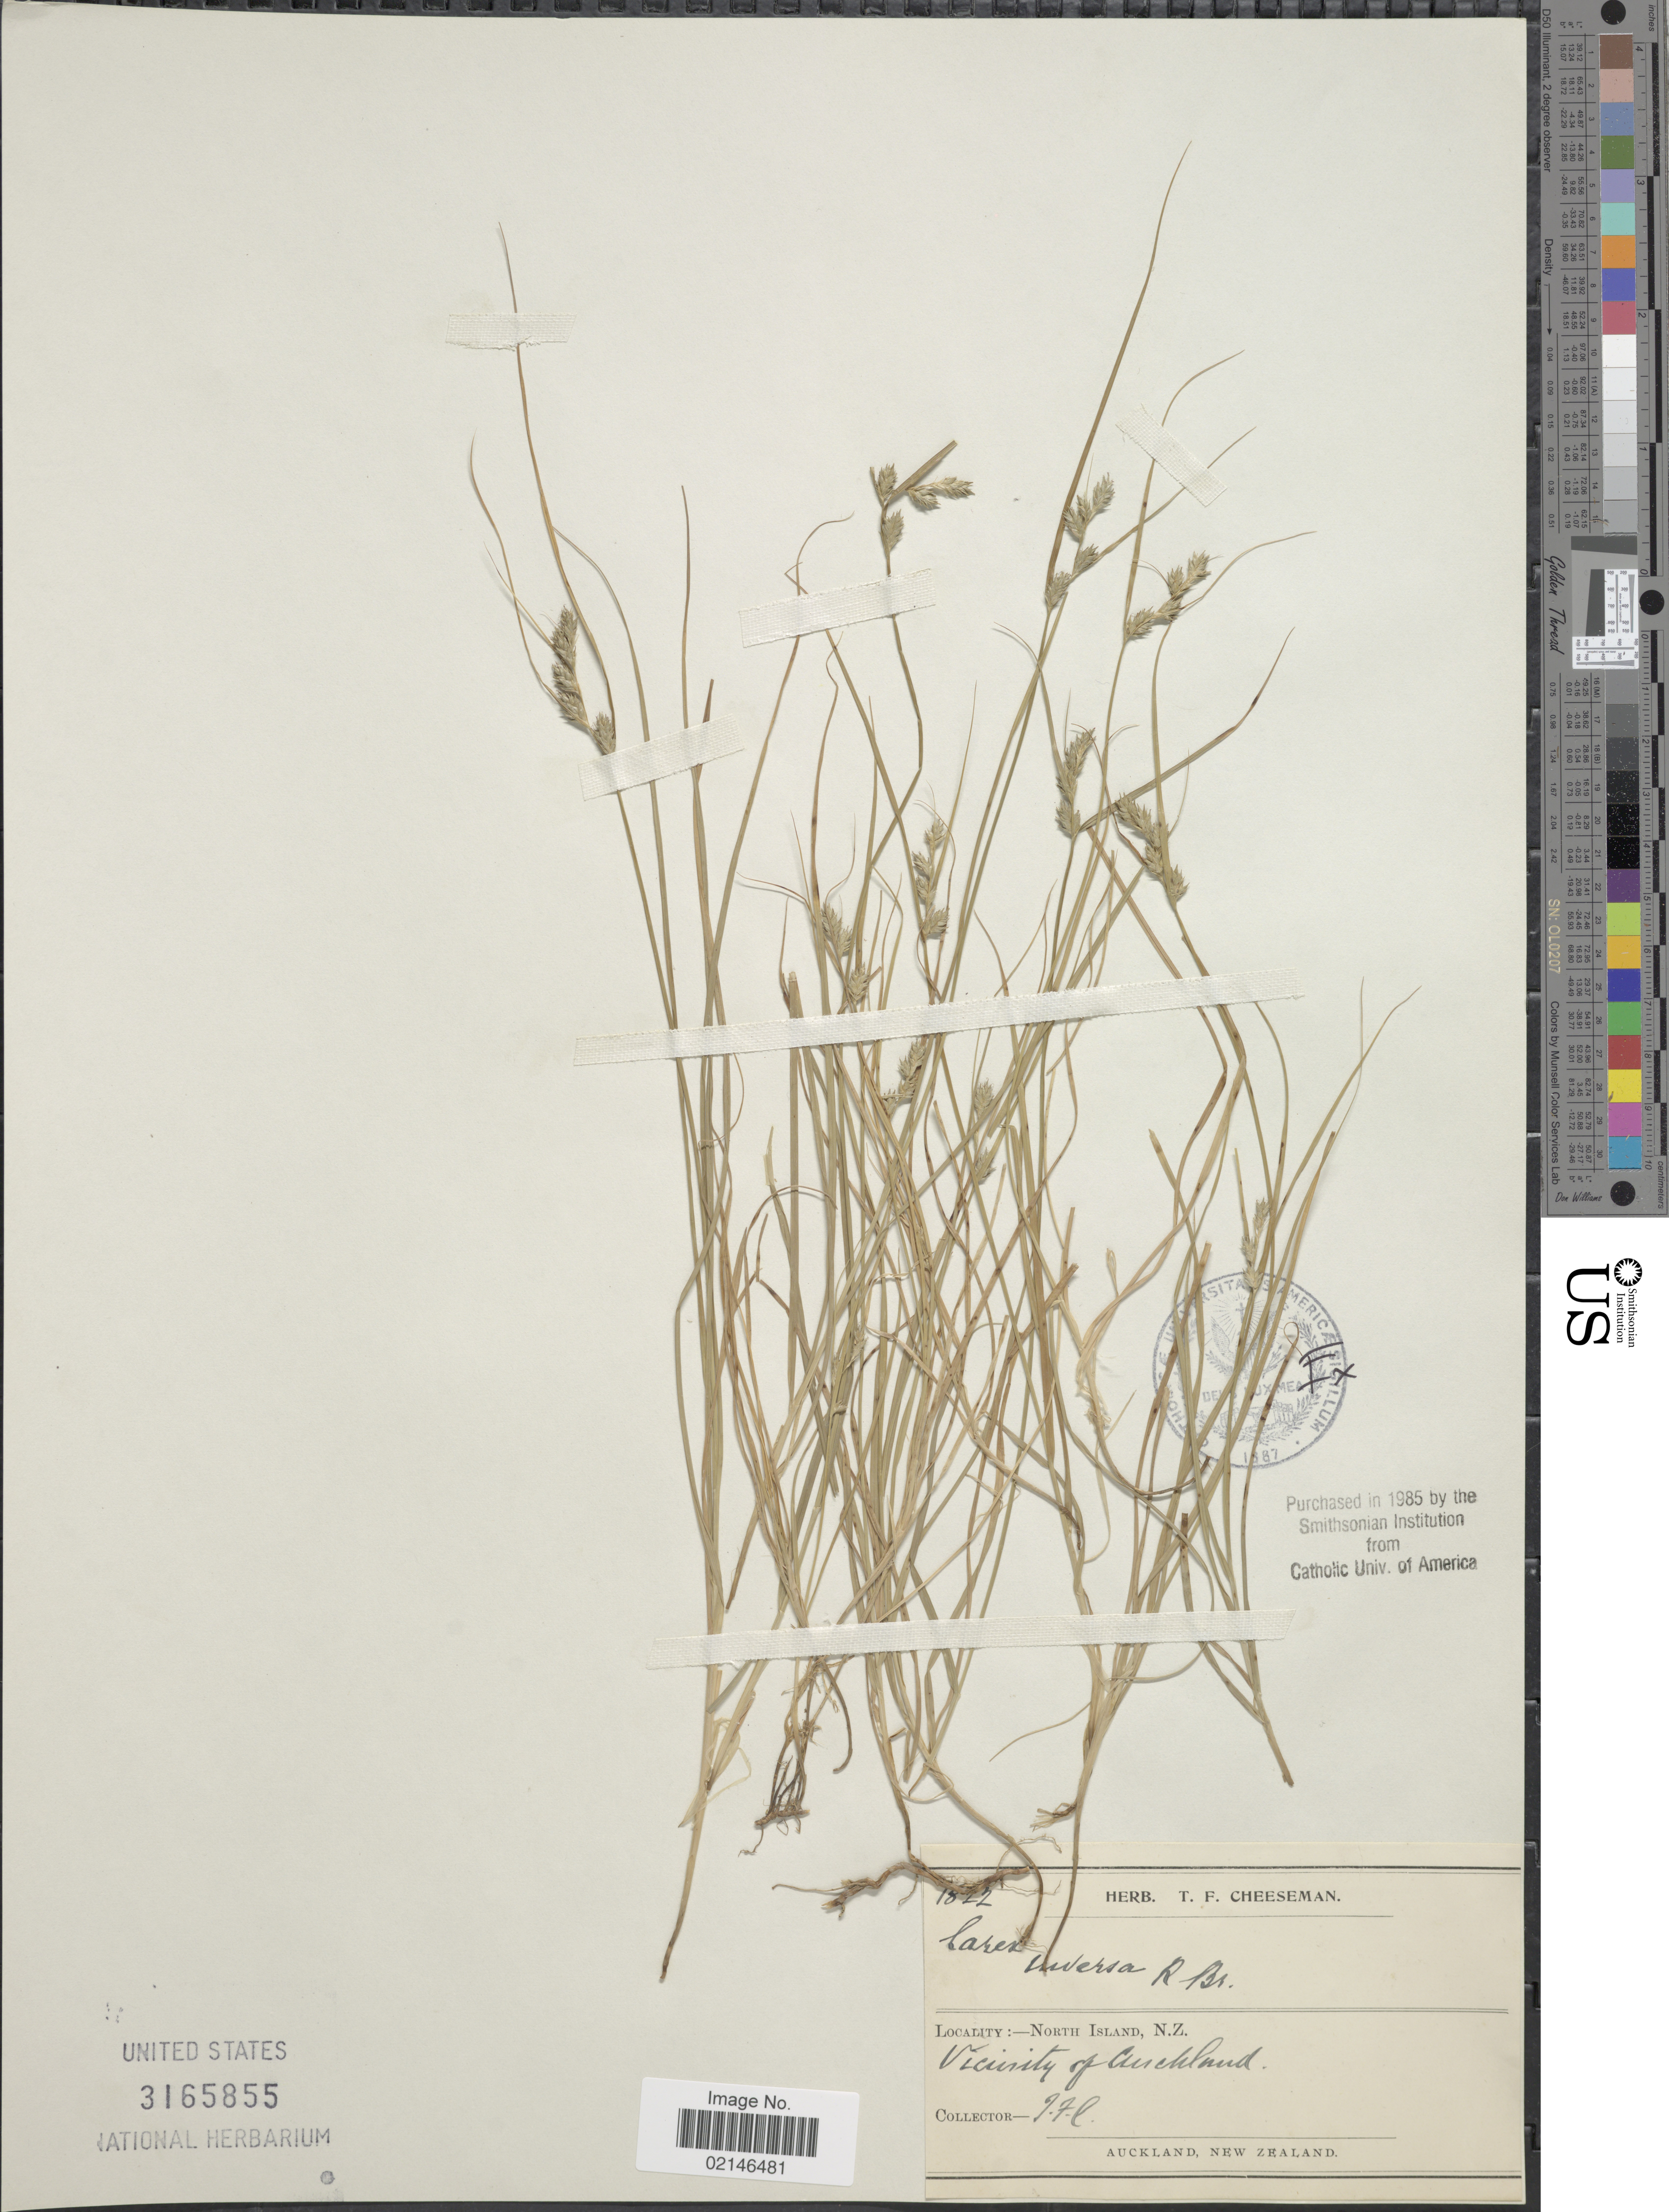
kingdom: Plantae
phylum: Tracheophyta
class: Liliopsida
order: Poales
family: Cyperaceae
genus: Carex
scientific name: Carex inversa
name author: R. Br.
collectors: T. F. Cheeseman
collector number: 1822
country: New Zealand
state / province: Auckland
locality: North Island, Vicinity of Auckland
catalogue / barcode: US 3165855